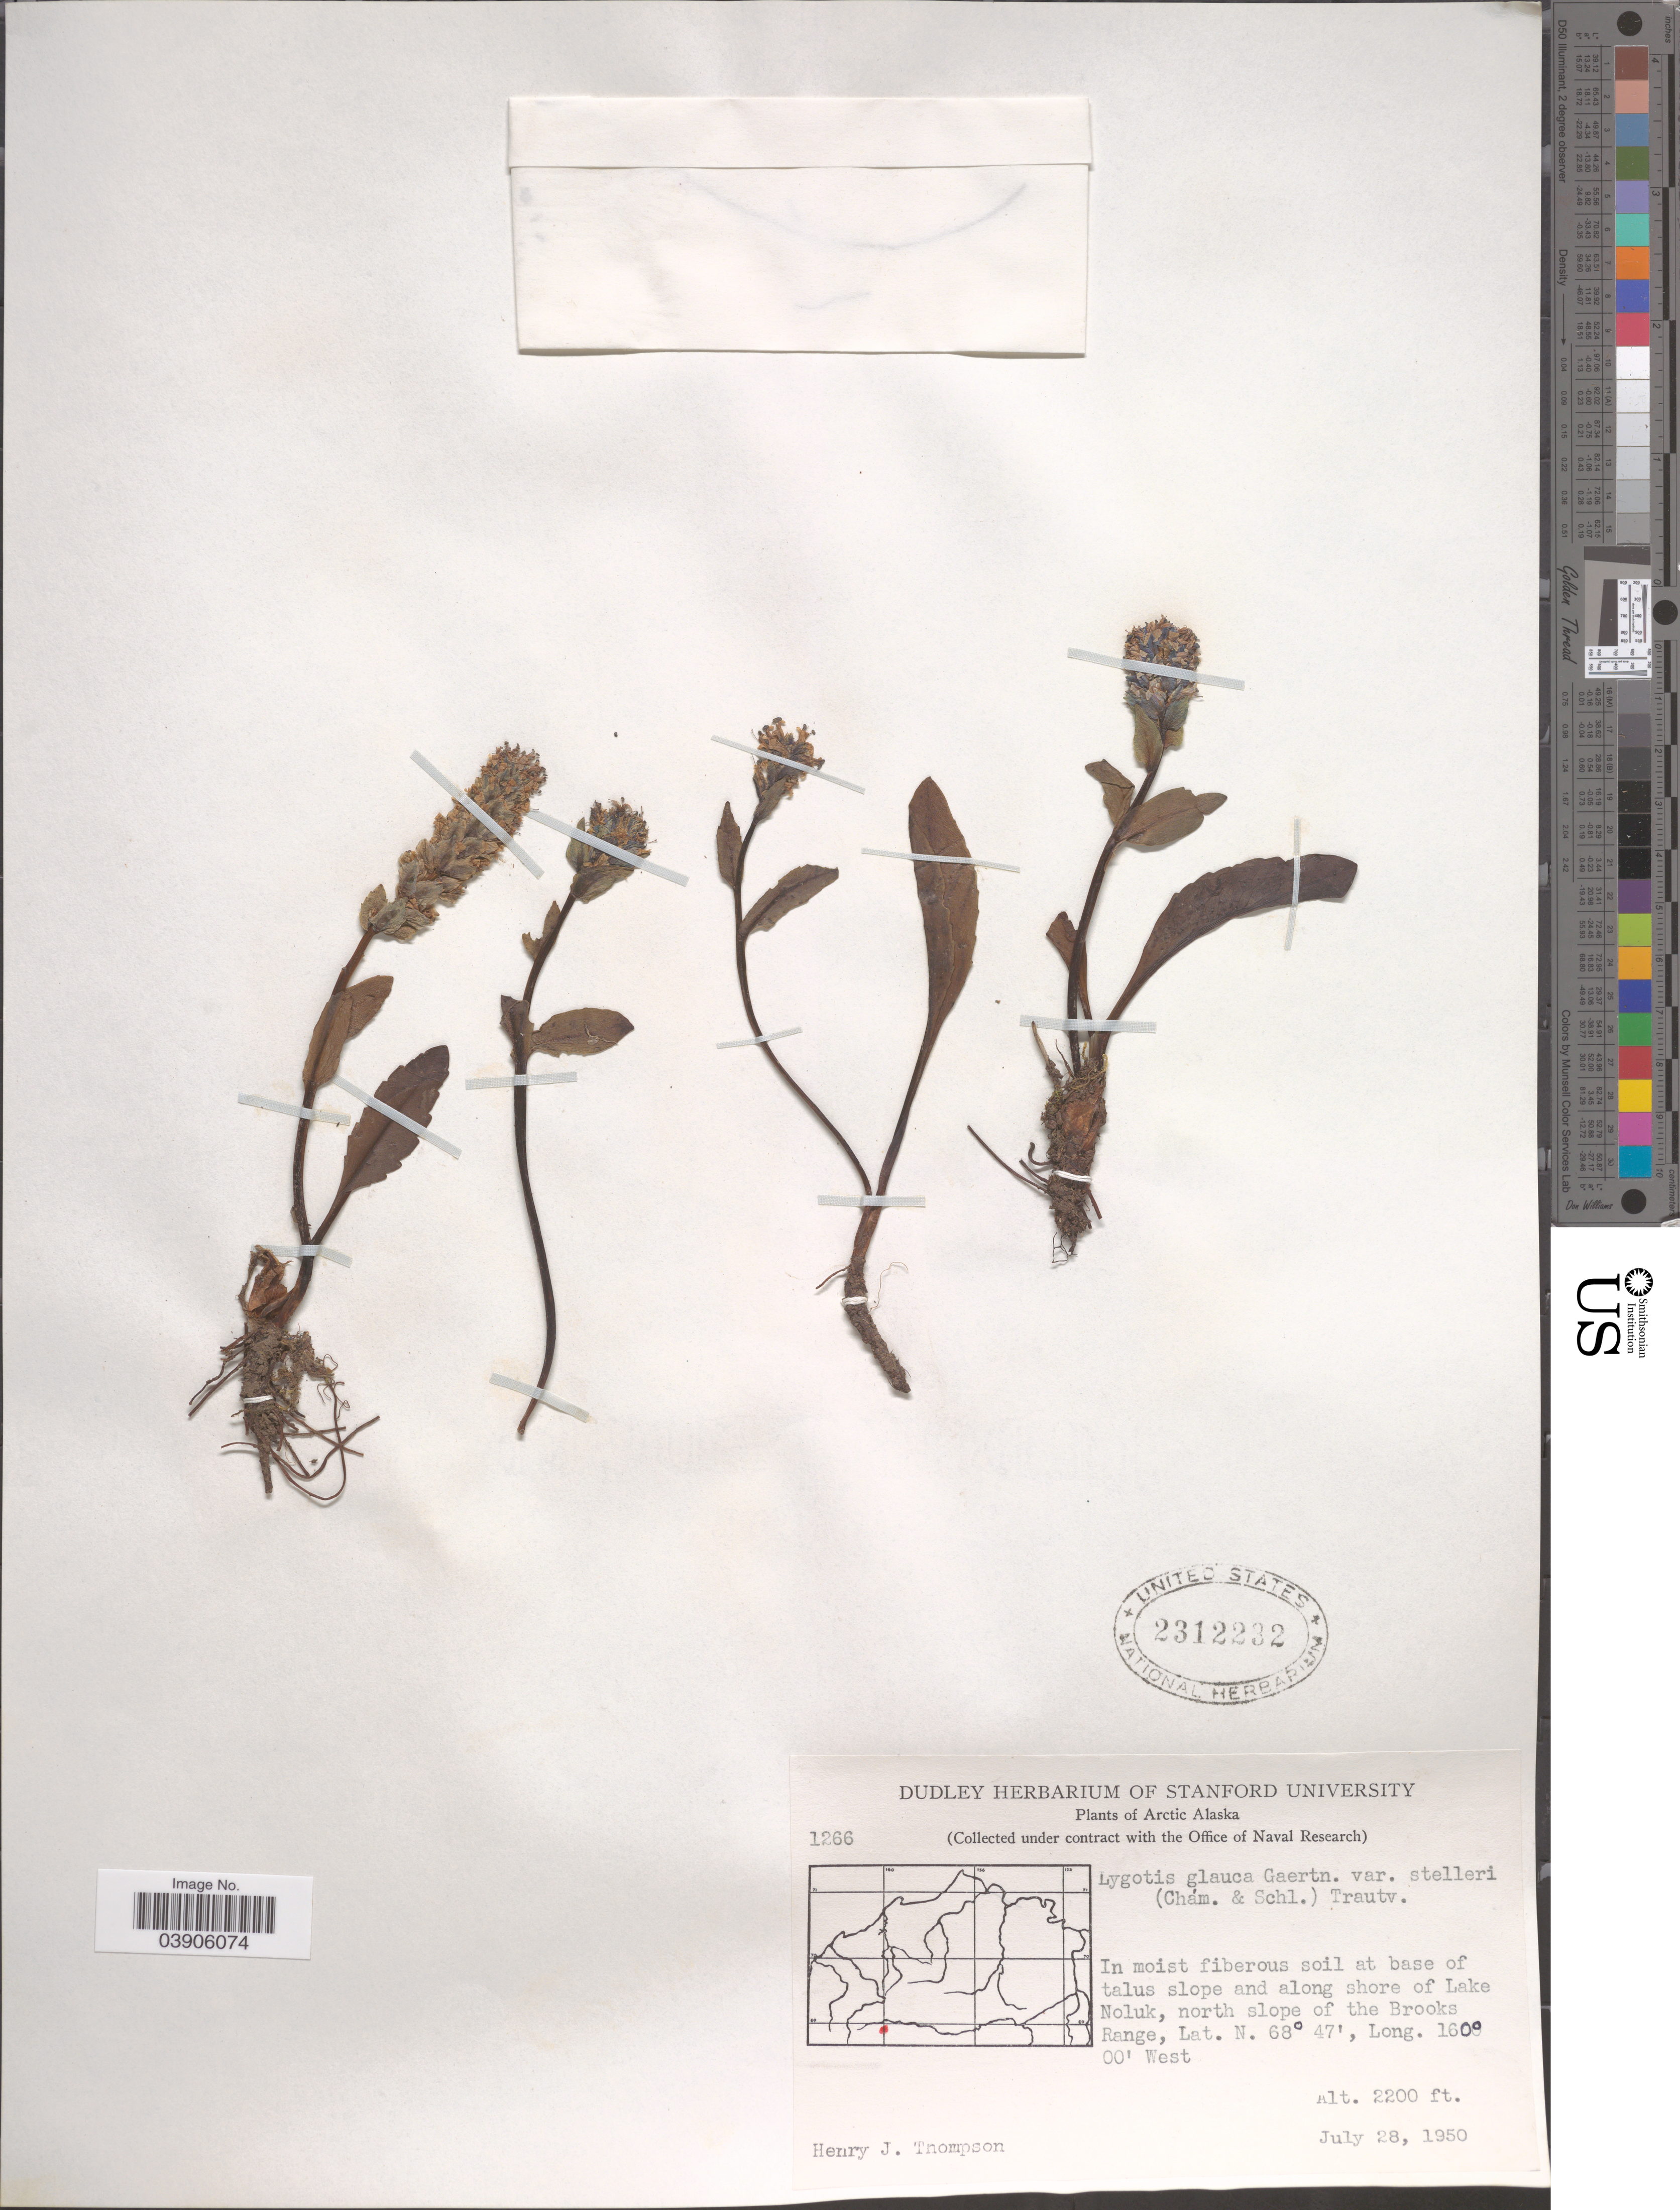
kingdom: Plantae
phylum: Tracheophyta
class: Magnoliopsida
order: Lamiales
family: Plantaginaceae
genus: Lagotis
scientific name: Lagotis glauca var. stelleri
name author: Trautv.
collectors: H. J. Thompson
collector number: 1266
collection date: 1950-07-28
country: United States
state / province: Alaska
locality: Arctic Alaska. Along shore of Lake Noluk, north slope of the Brooks Range.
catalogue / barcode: US 2312232